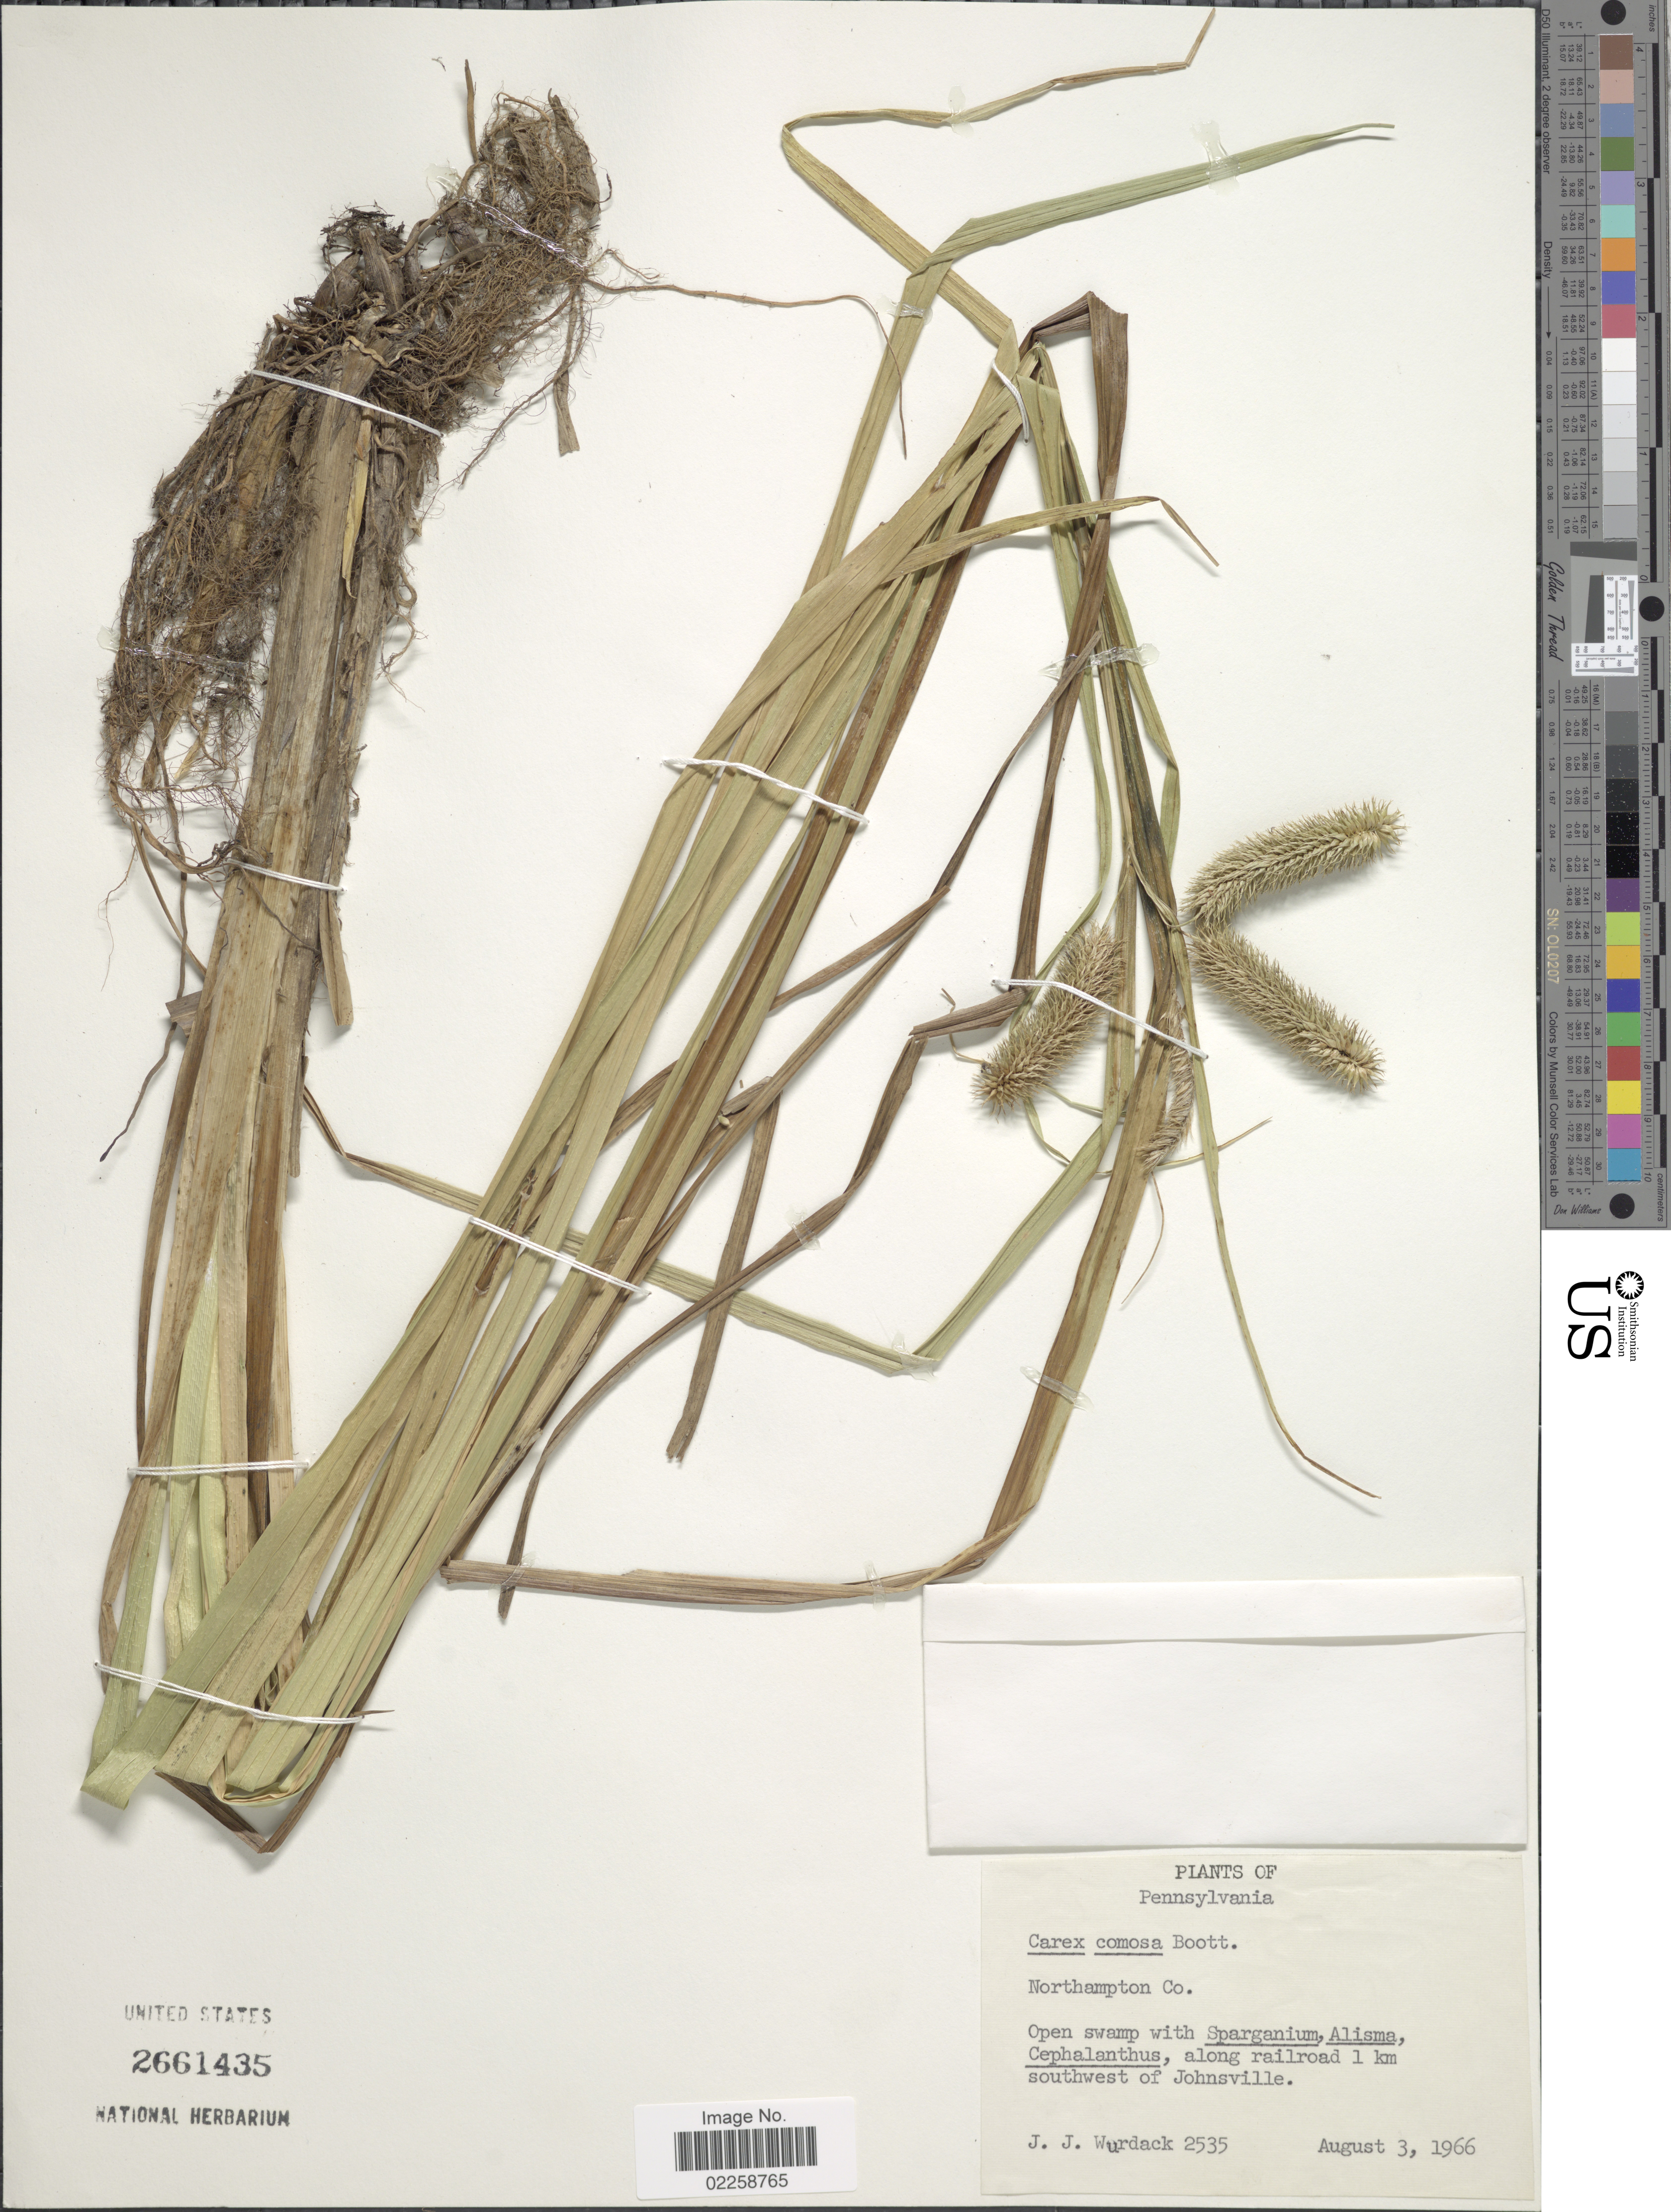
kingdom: Plantae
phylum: Tracheophyta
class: Liliopsida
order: Poales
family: Cyperaceae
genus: Carex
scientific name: Carex comosa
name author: Boott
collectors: J. J. Wurdack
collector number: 2535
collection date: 1966-08-03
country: United States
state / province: Pennsylvania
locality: Northampton Co., along railroad 1 km southwest of Johnsville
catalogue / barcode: US 2661435